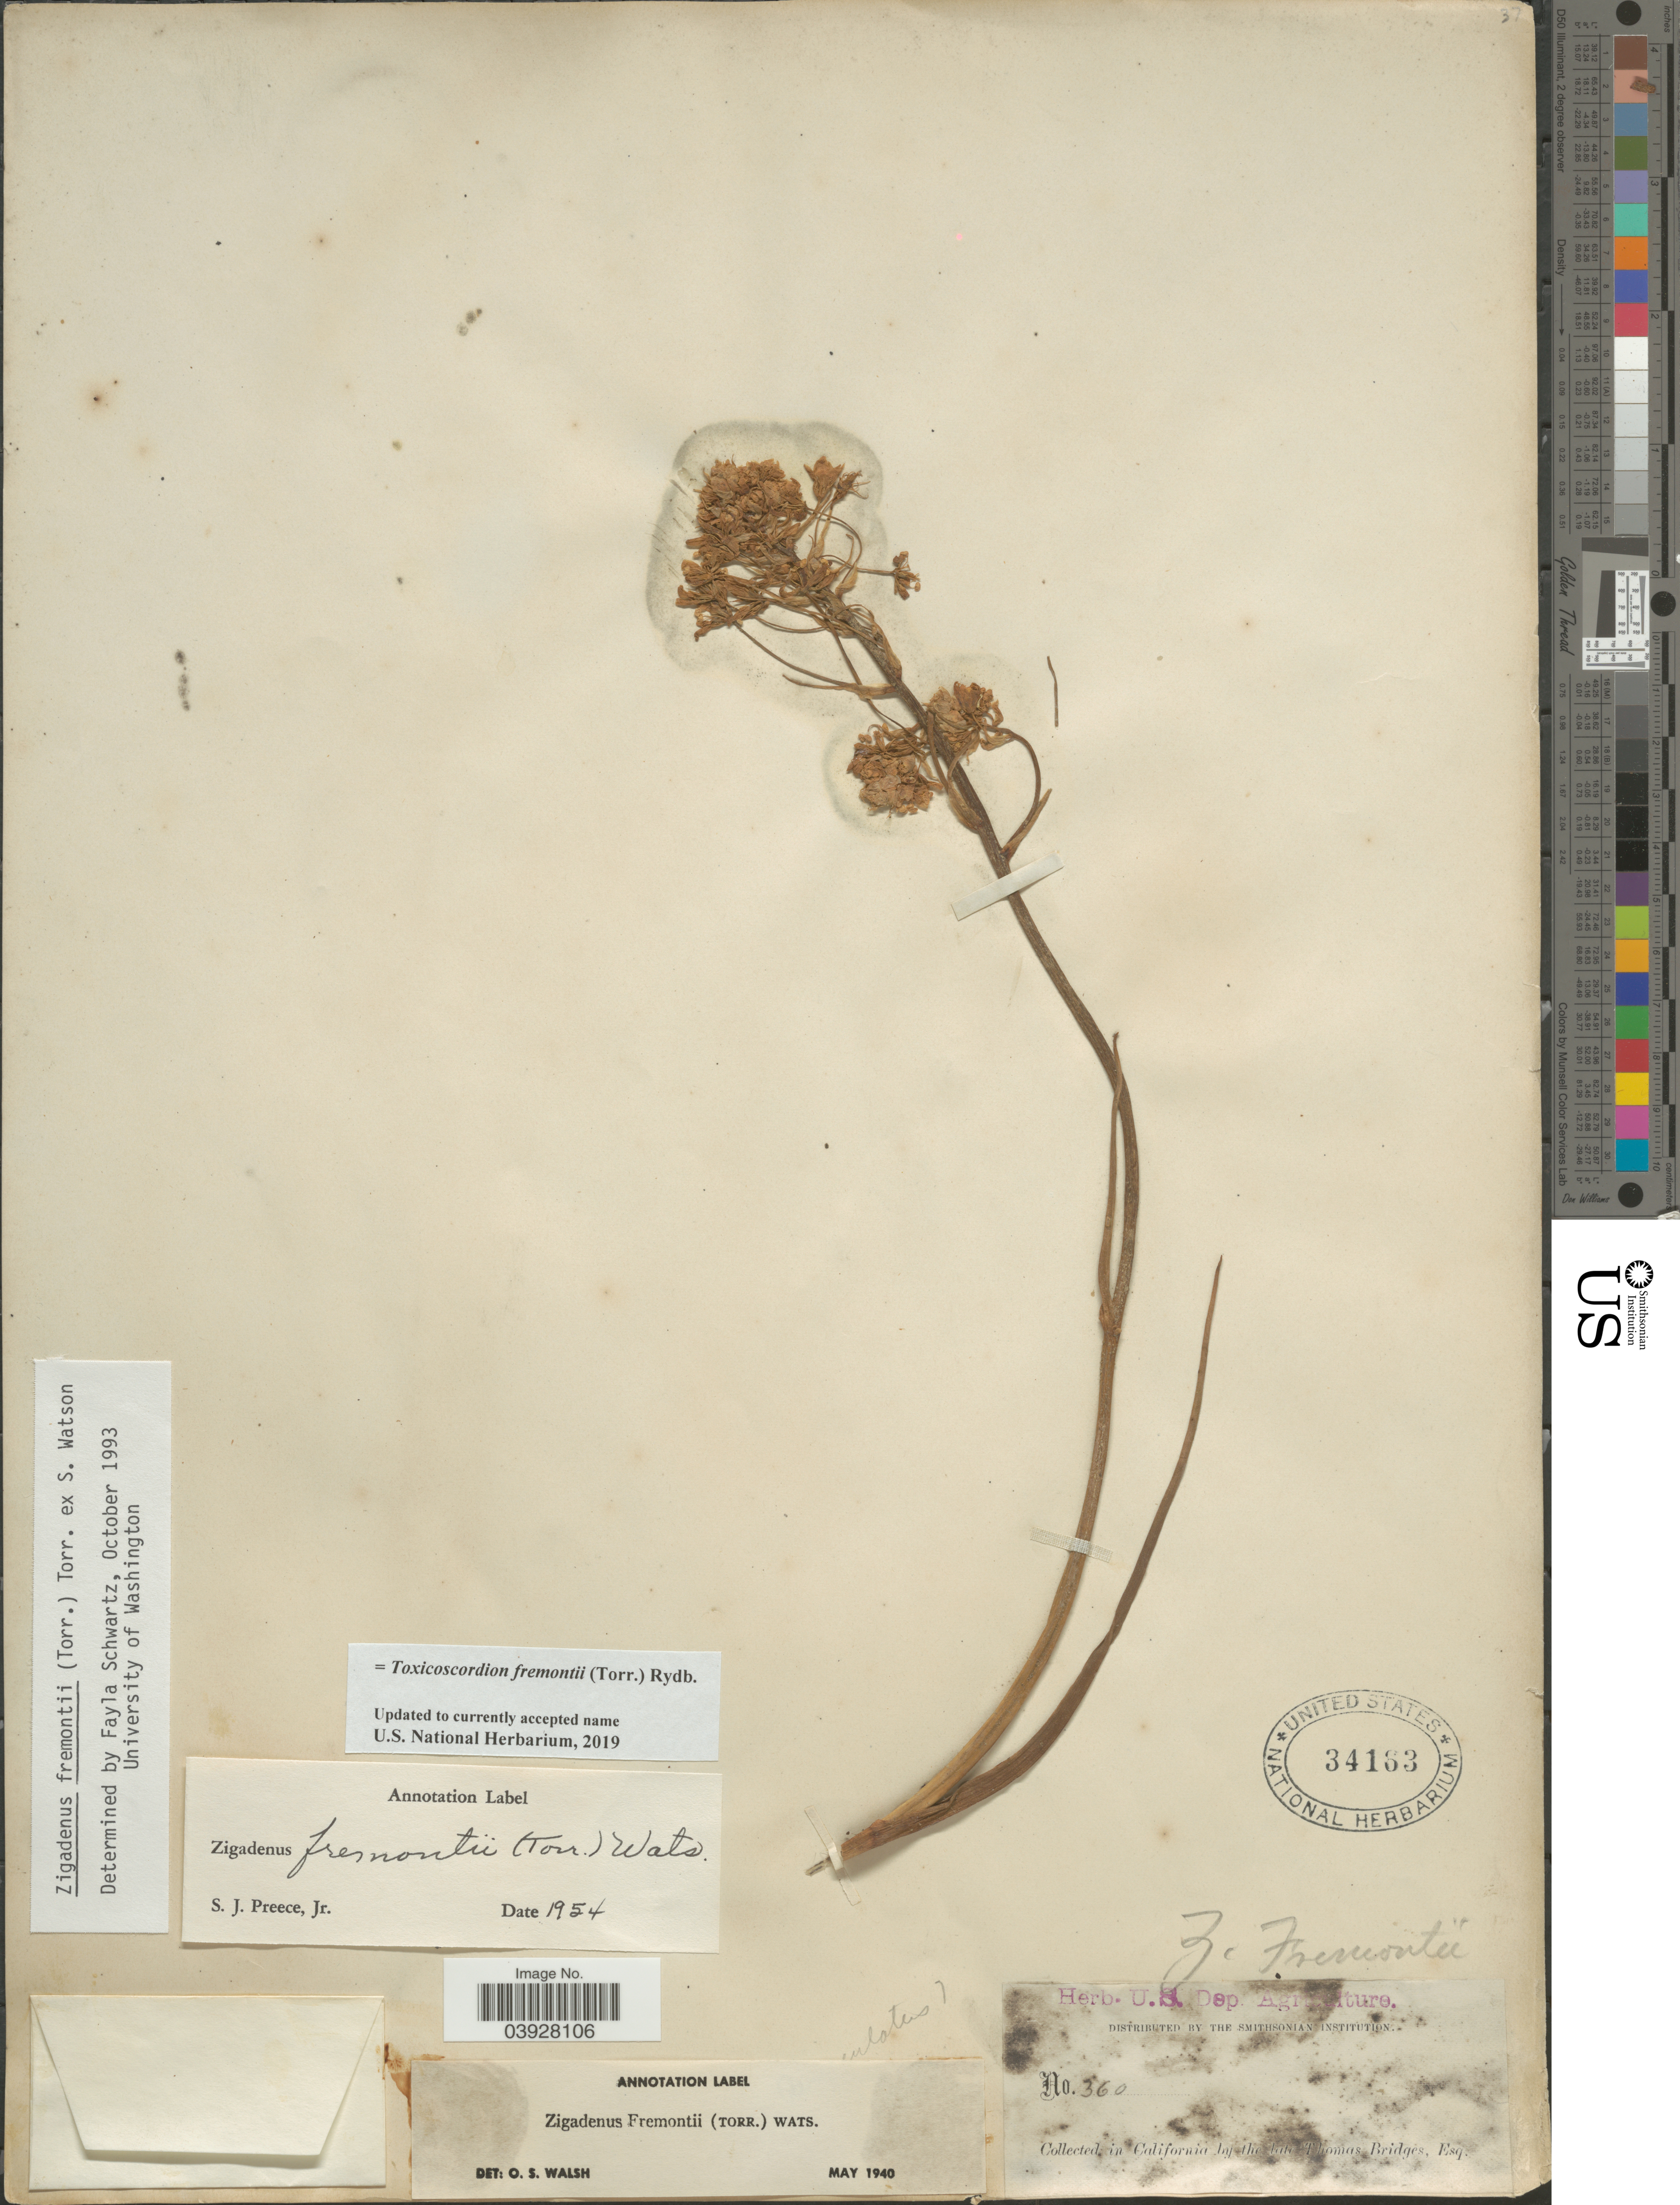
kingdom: Plantae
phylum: Tracheophyta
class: Liliopsida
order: Liliales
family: Melanthiaceae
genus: Toxicoscordion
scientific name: Toxicoscordion fremontii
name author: (Torr.) Rydb.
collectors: T. Bridges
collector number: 360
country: United States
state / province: California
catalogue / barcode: US 34163